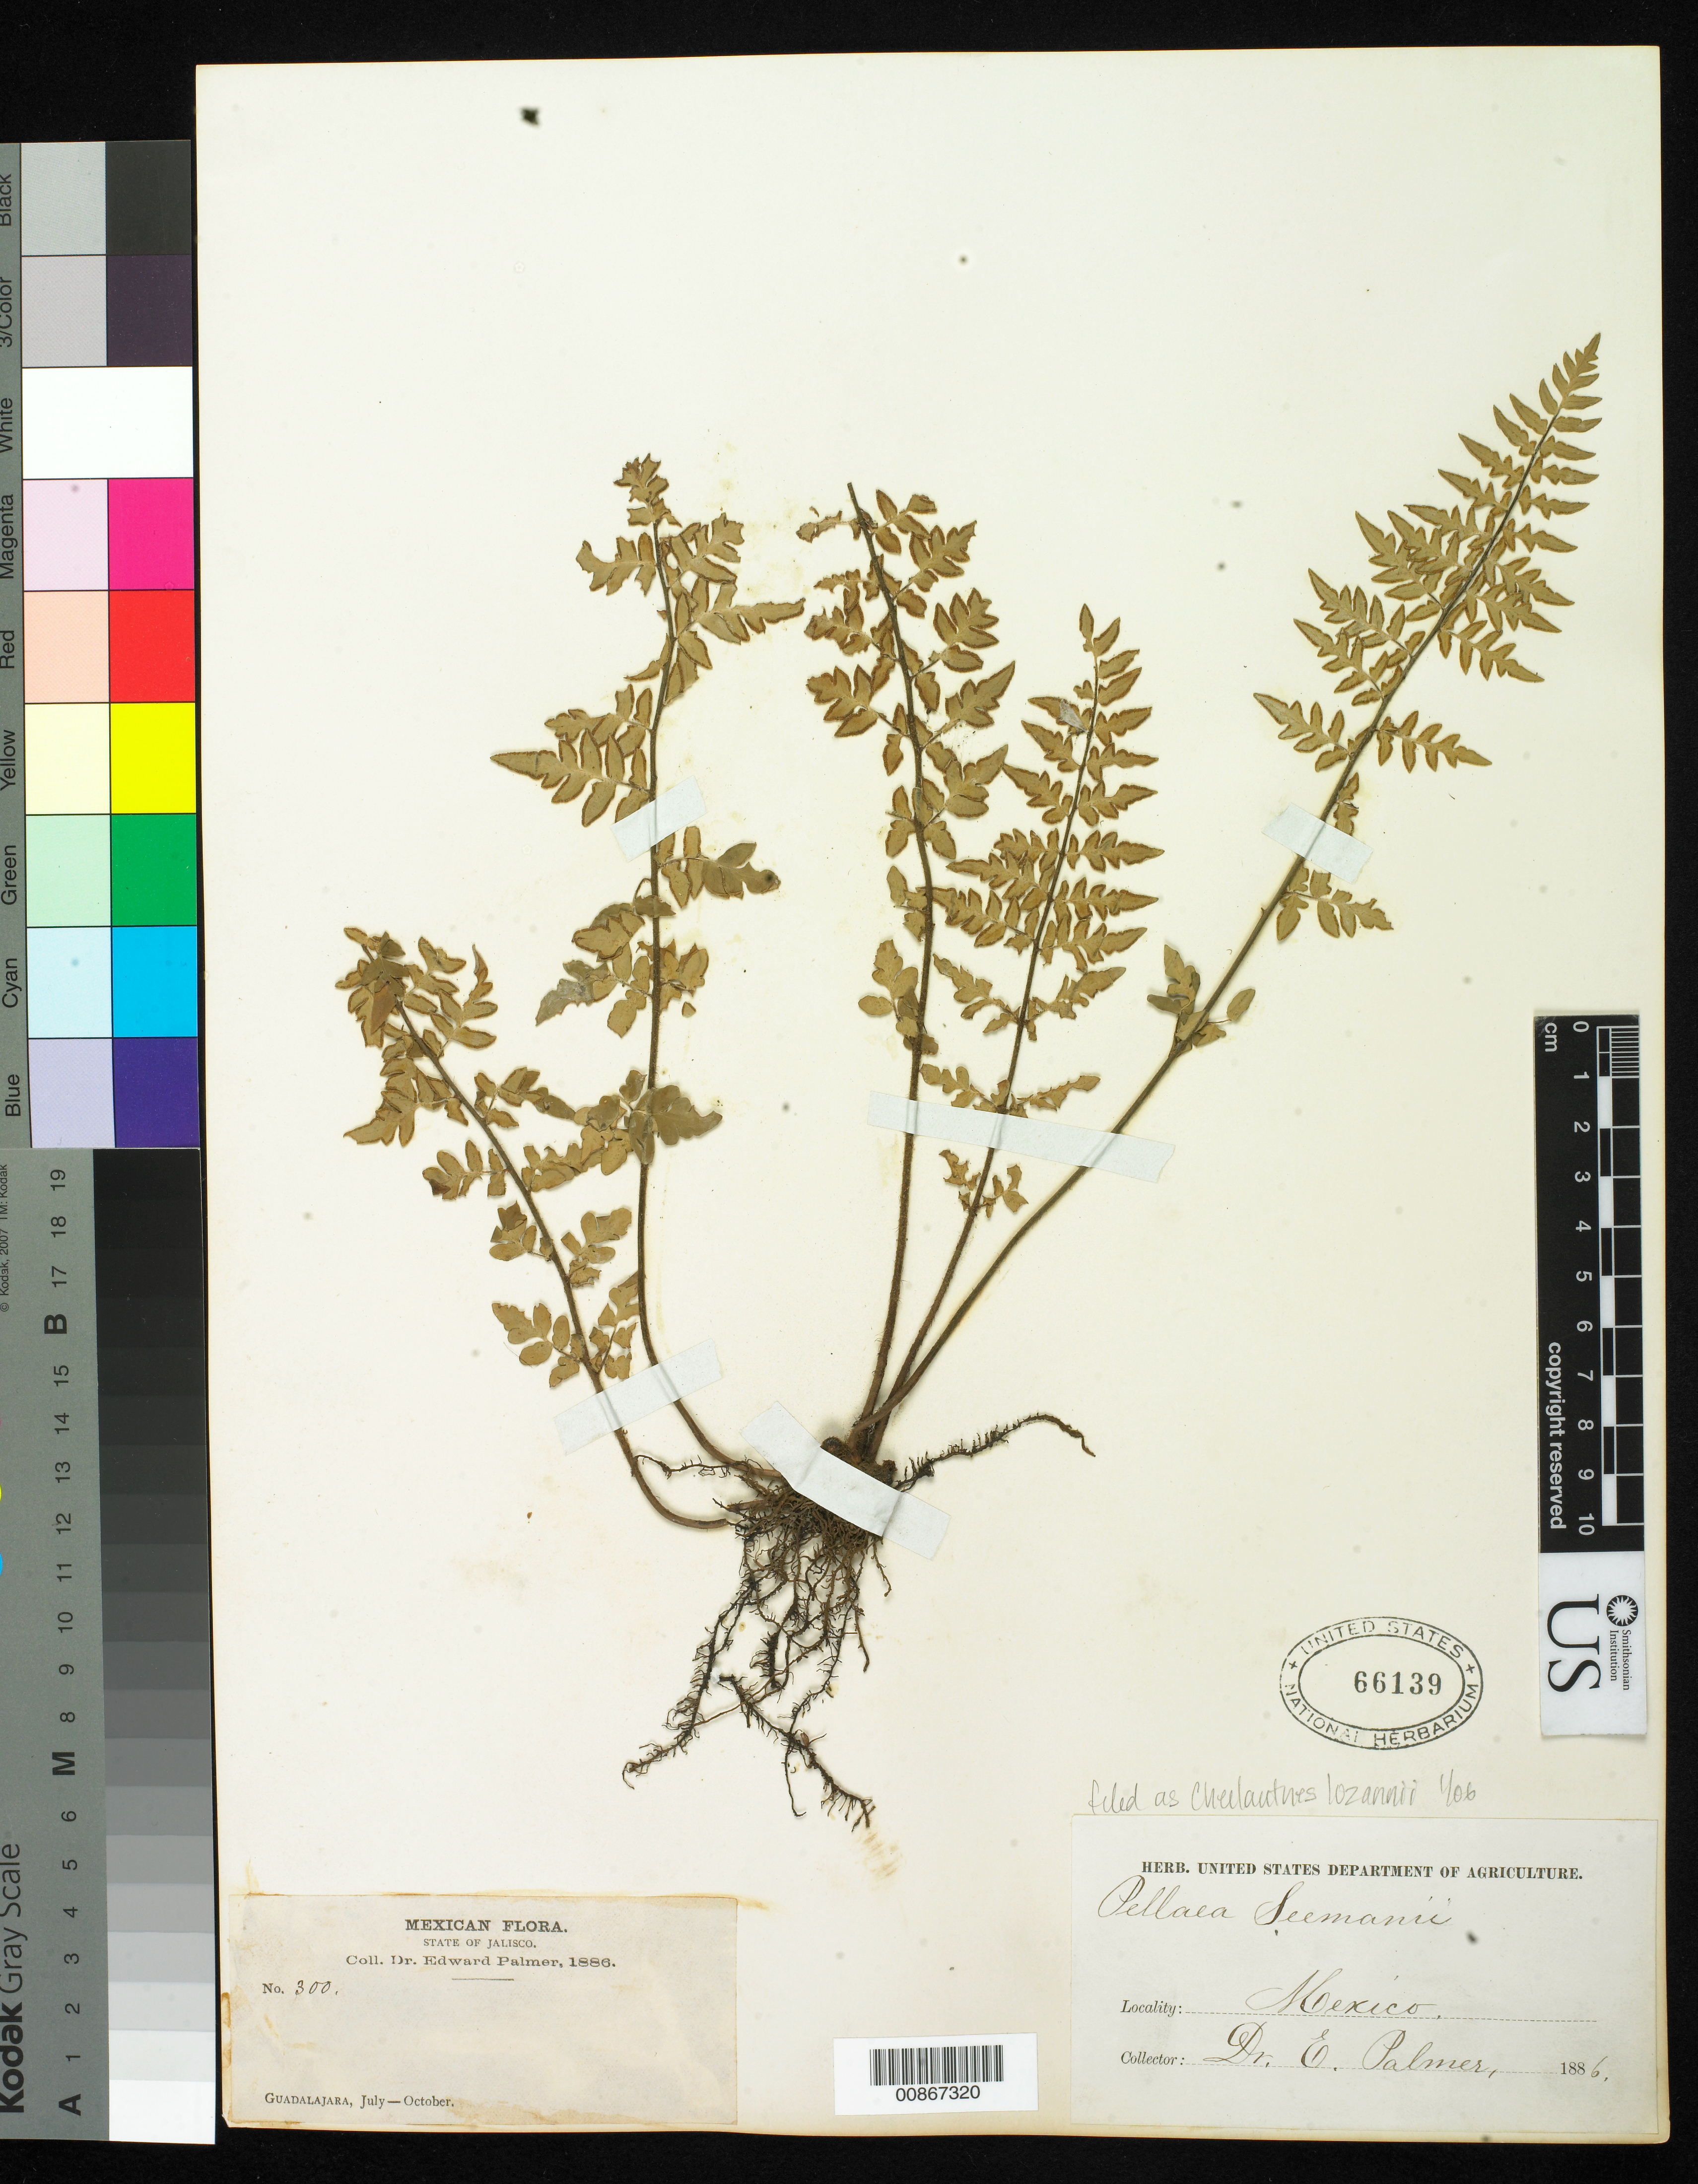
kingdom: Plantae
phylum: Tracheophyta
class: Polypodiopsida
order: Polypodiales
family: Pteridaceae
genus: Cheilanthes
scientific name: Cheilanthes lozanii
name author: (Maxon) R.M. Tryon & A.F. Tryon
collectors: E. Palmer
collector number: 300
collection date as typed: Jul 1886 to -- Oct 1886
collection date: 1886-07/1886-10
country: Mexico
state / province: Jalisco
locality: Guadalajara, Jalisco.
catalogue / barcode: US 66139